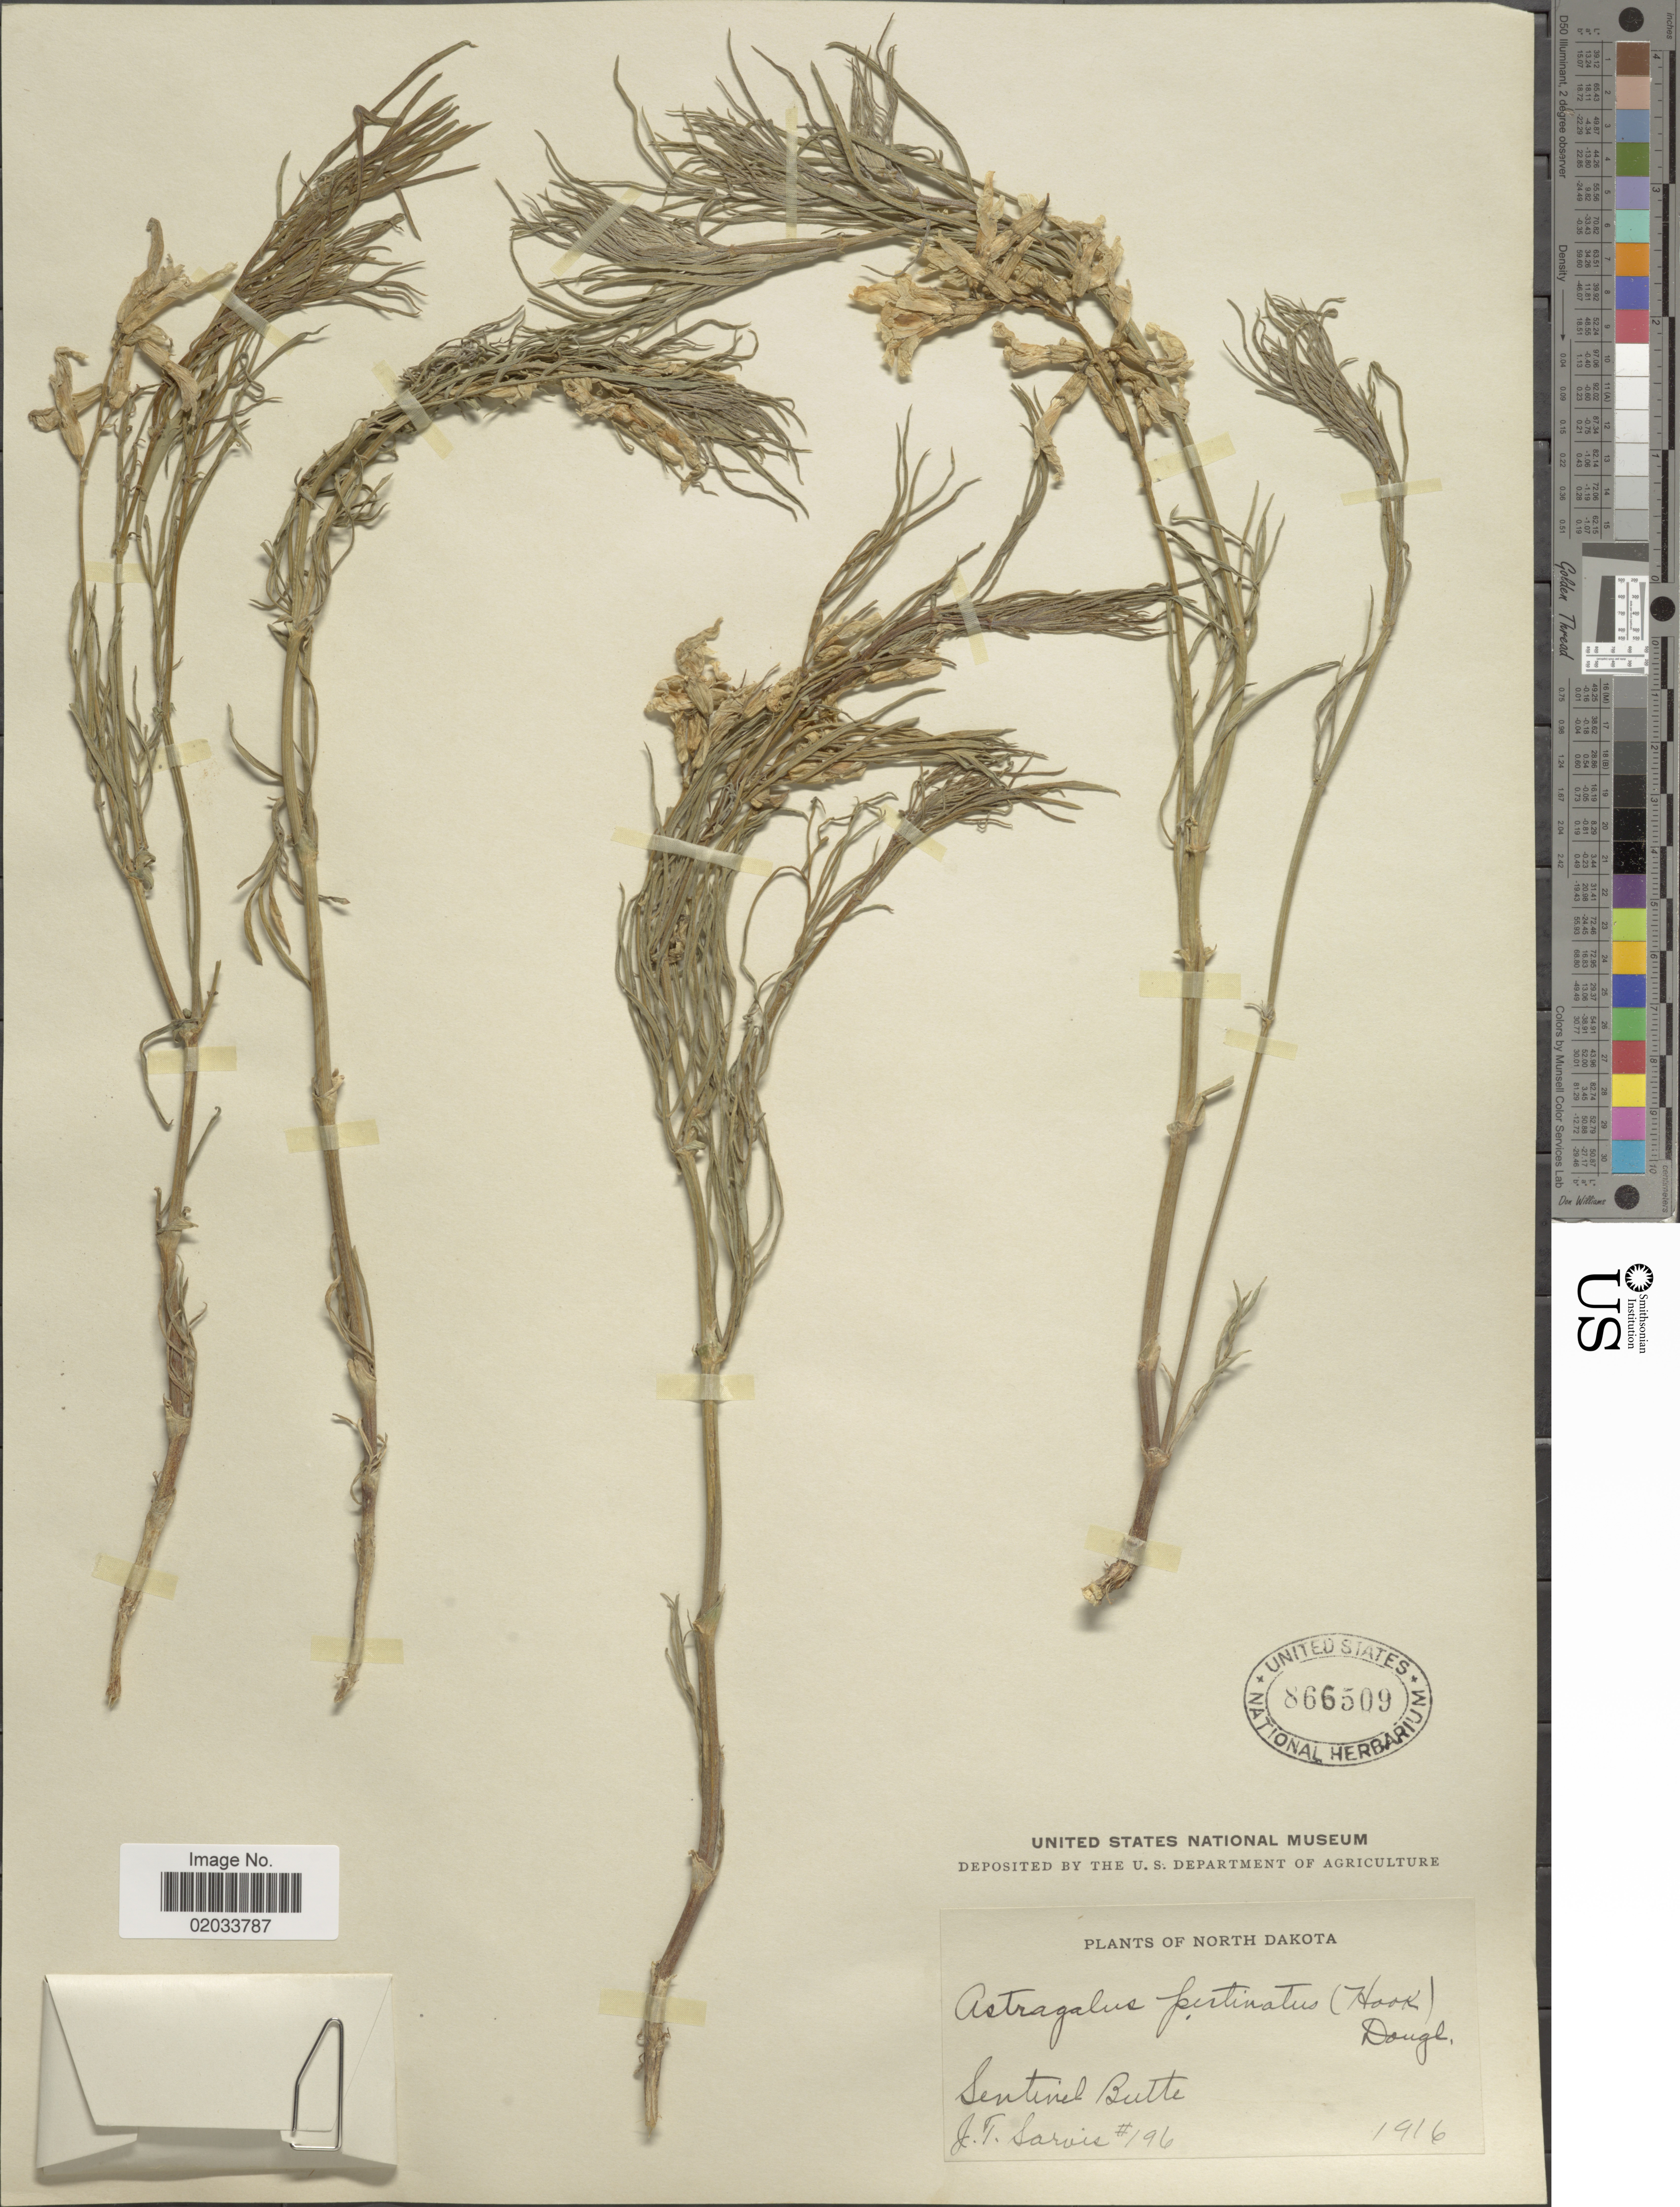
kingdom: Plantae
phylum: Tracheophyta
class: Magnoliopsida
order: Fabales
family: Fabaceae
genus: Astragalus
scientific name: Astragalus pectinatus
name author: (Hook.) G. Don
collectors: J. Sarvis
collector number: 196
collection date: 1916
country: United States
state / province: North Dakota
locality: Sentinel Butte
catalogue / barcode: US 866509